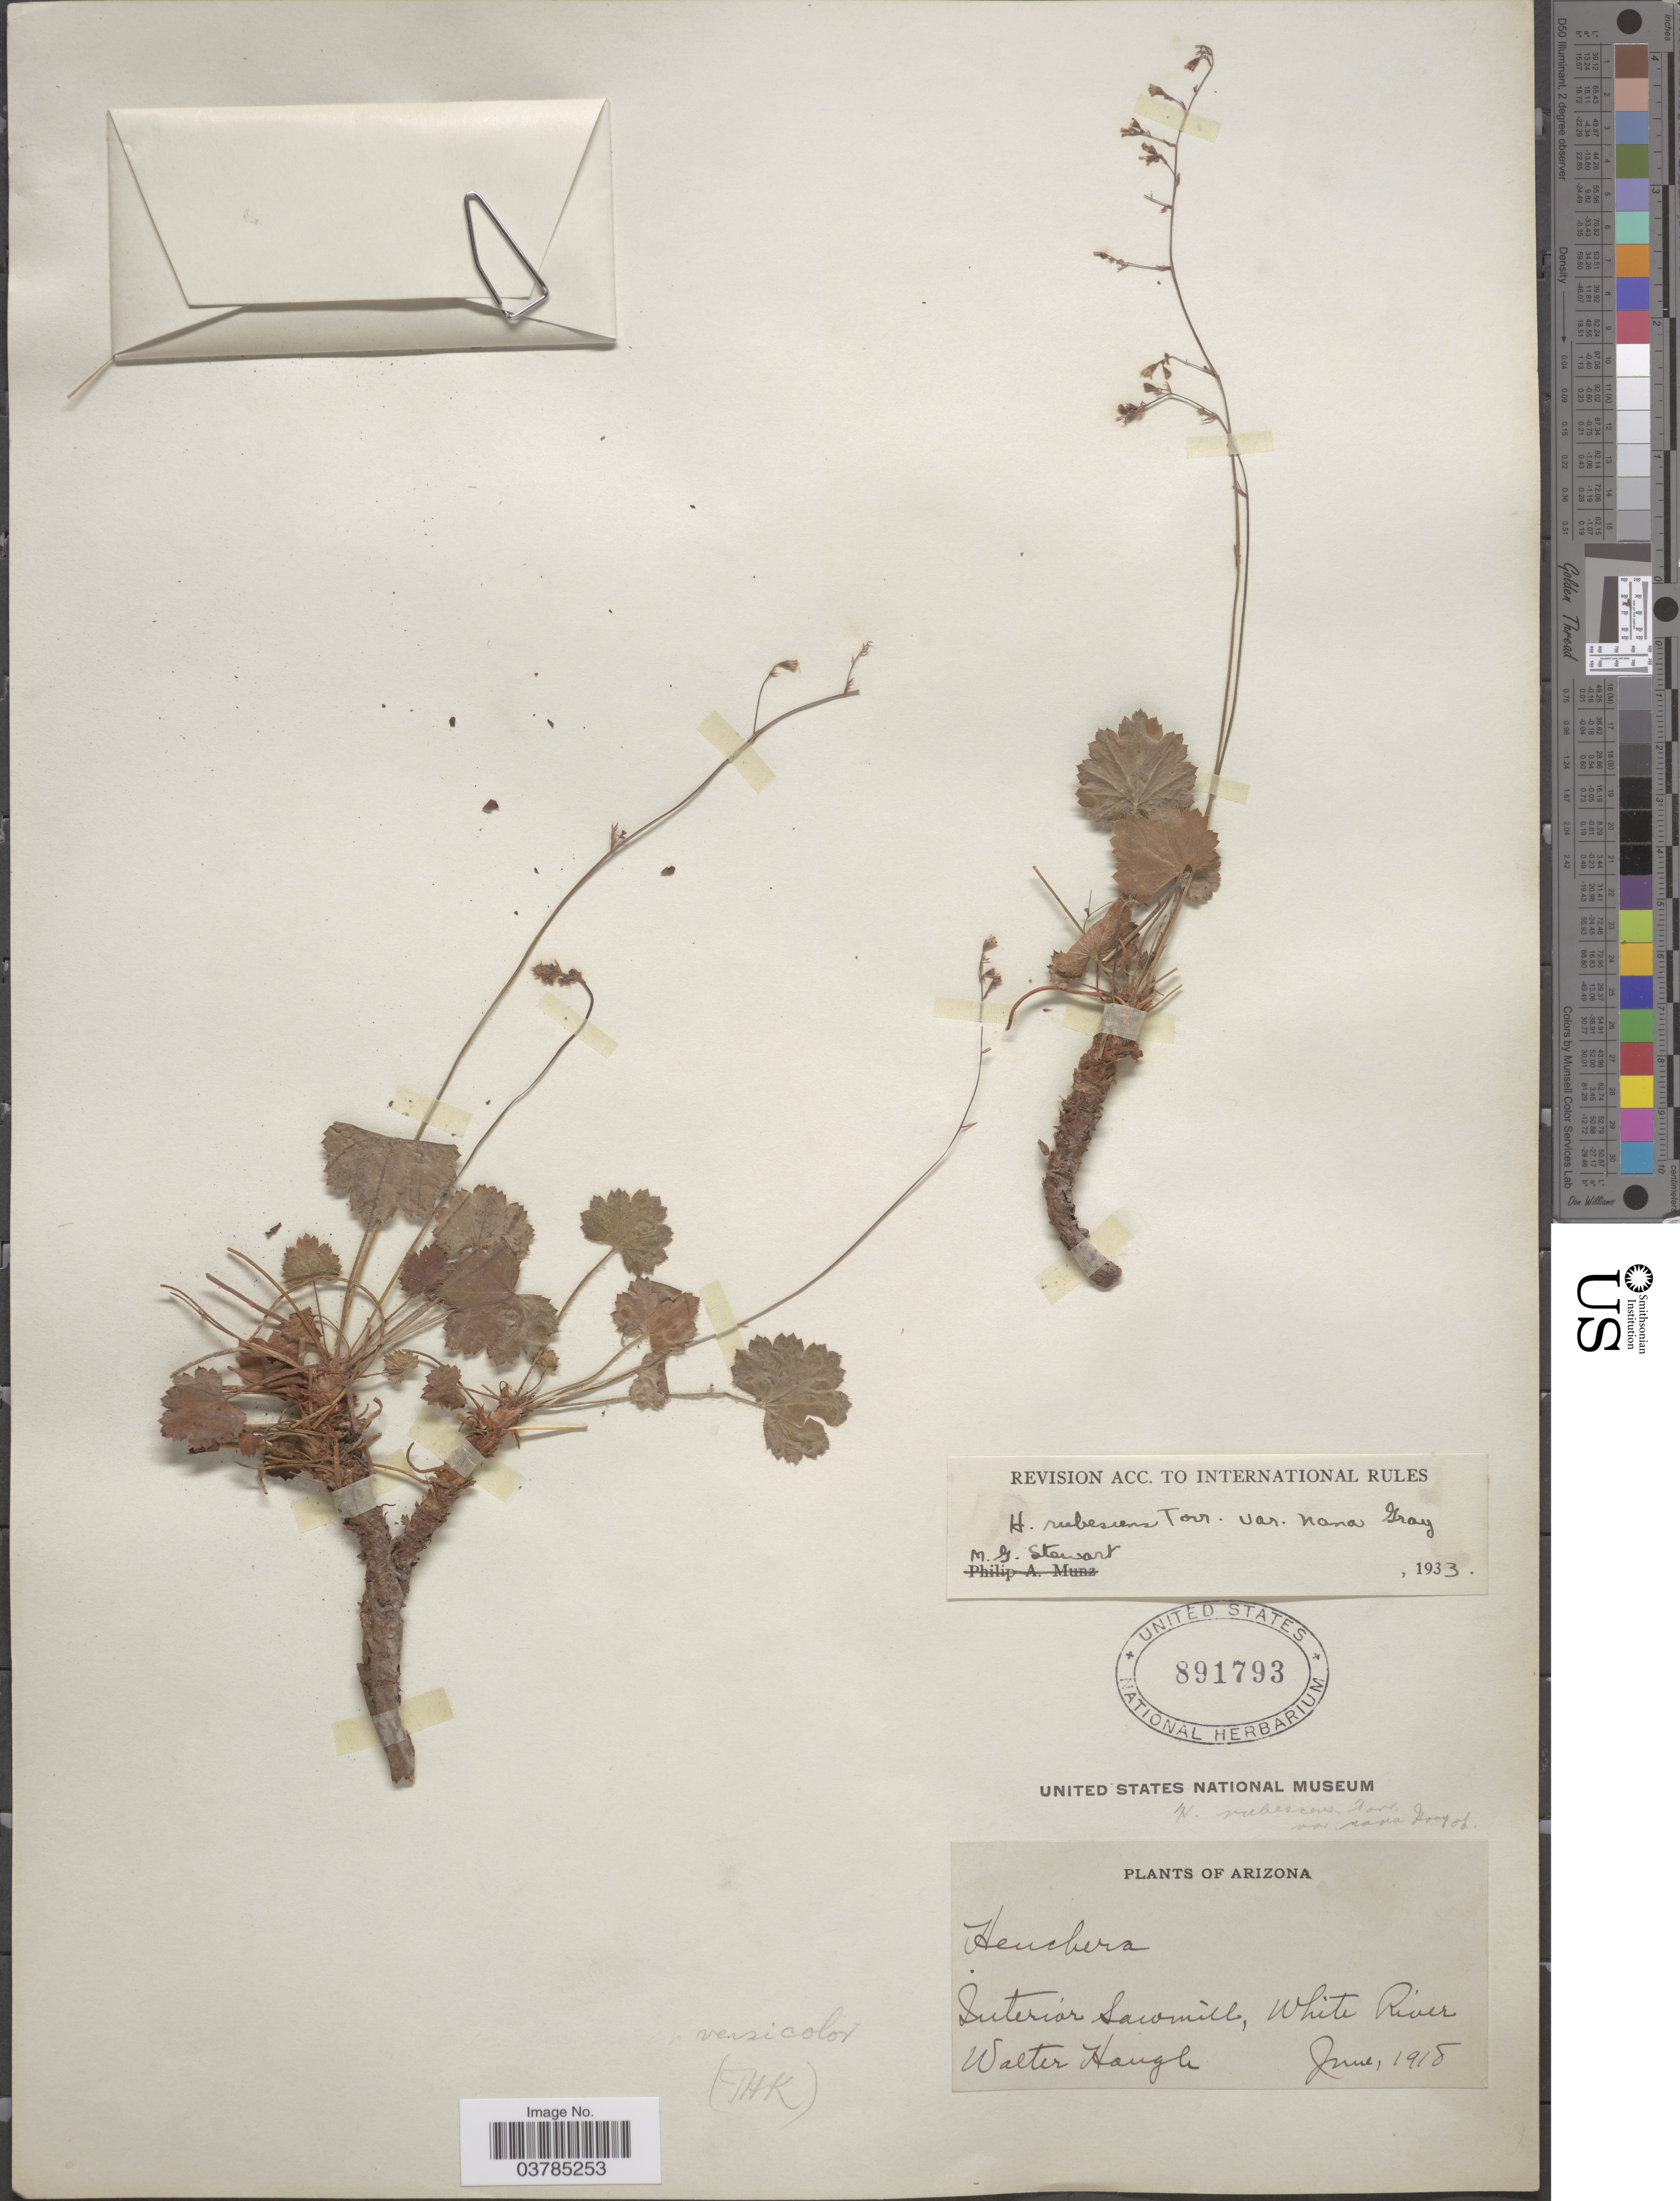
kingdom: Plantae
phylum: Tracheophyta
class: Magnoliopsida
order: Saxifragales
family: Saxifragaceae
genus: Heuchera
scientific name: Heuchera versicolor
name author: Greene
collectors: W. Haugh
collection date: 1918-06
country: United States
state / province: Arizona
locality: Interior Sawmill, White River.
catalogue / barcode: US 891793